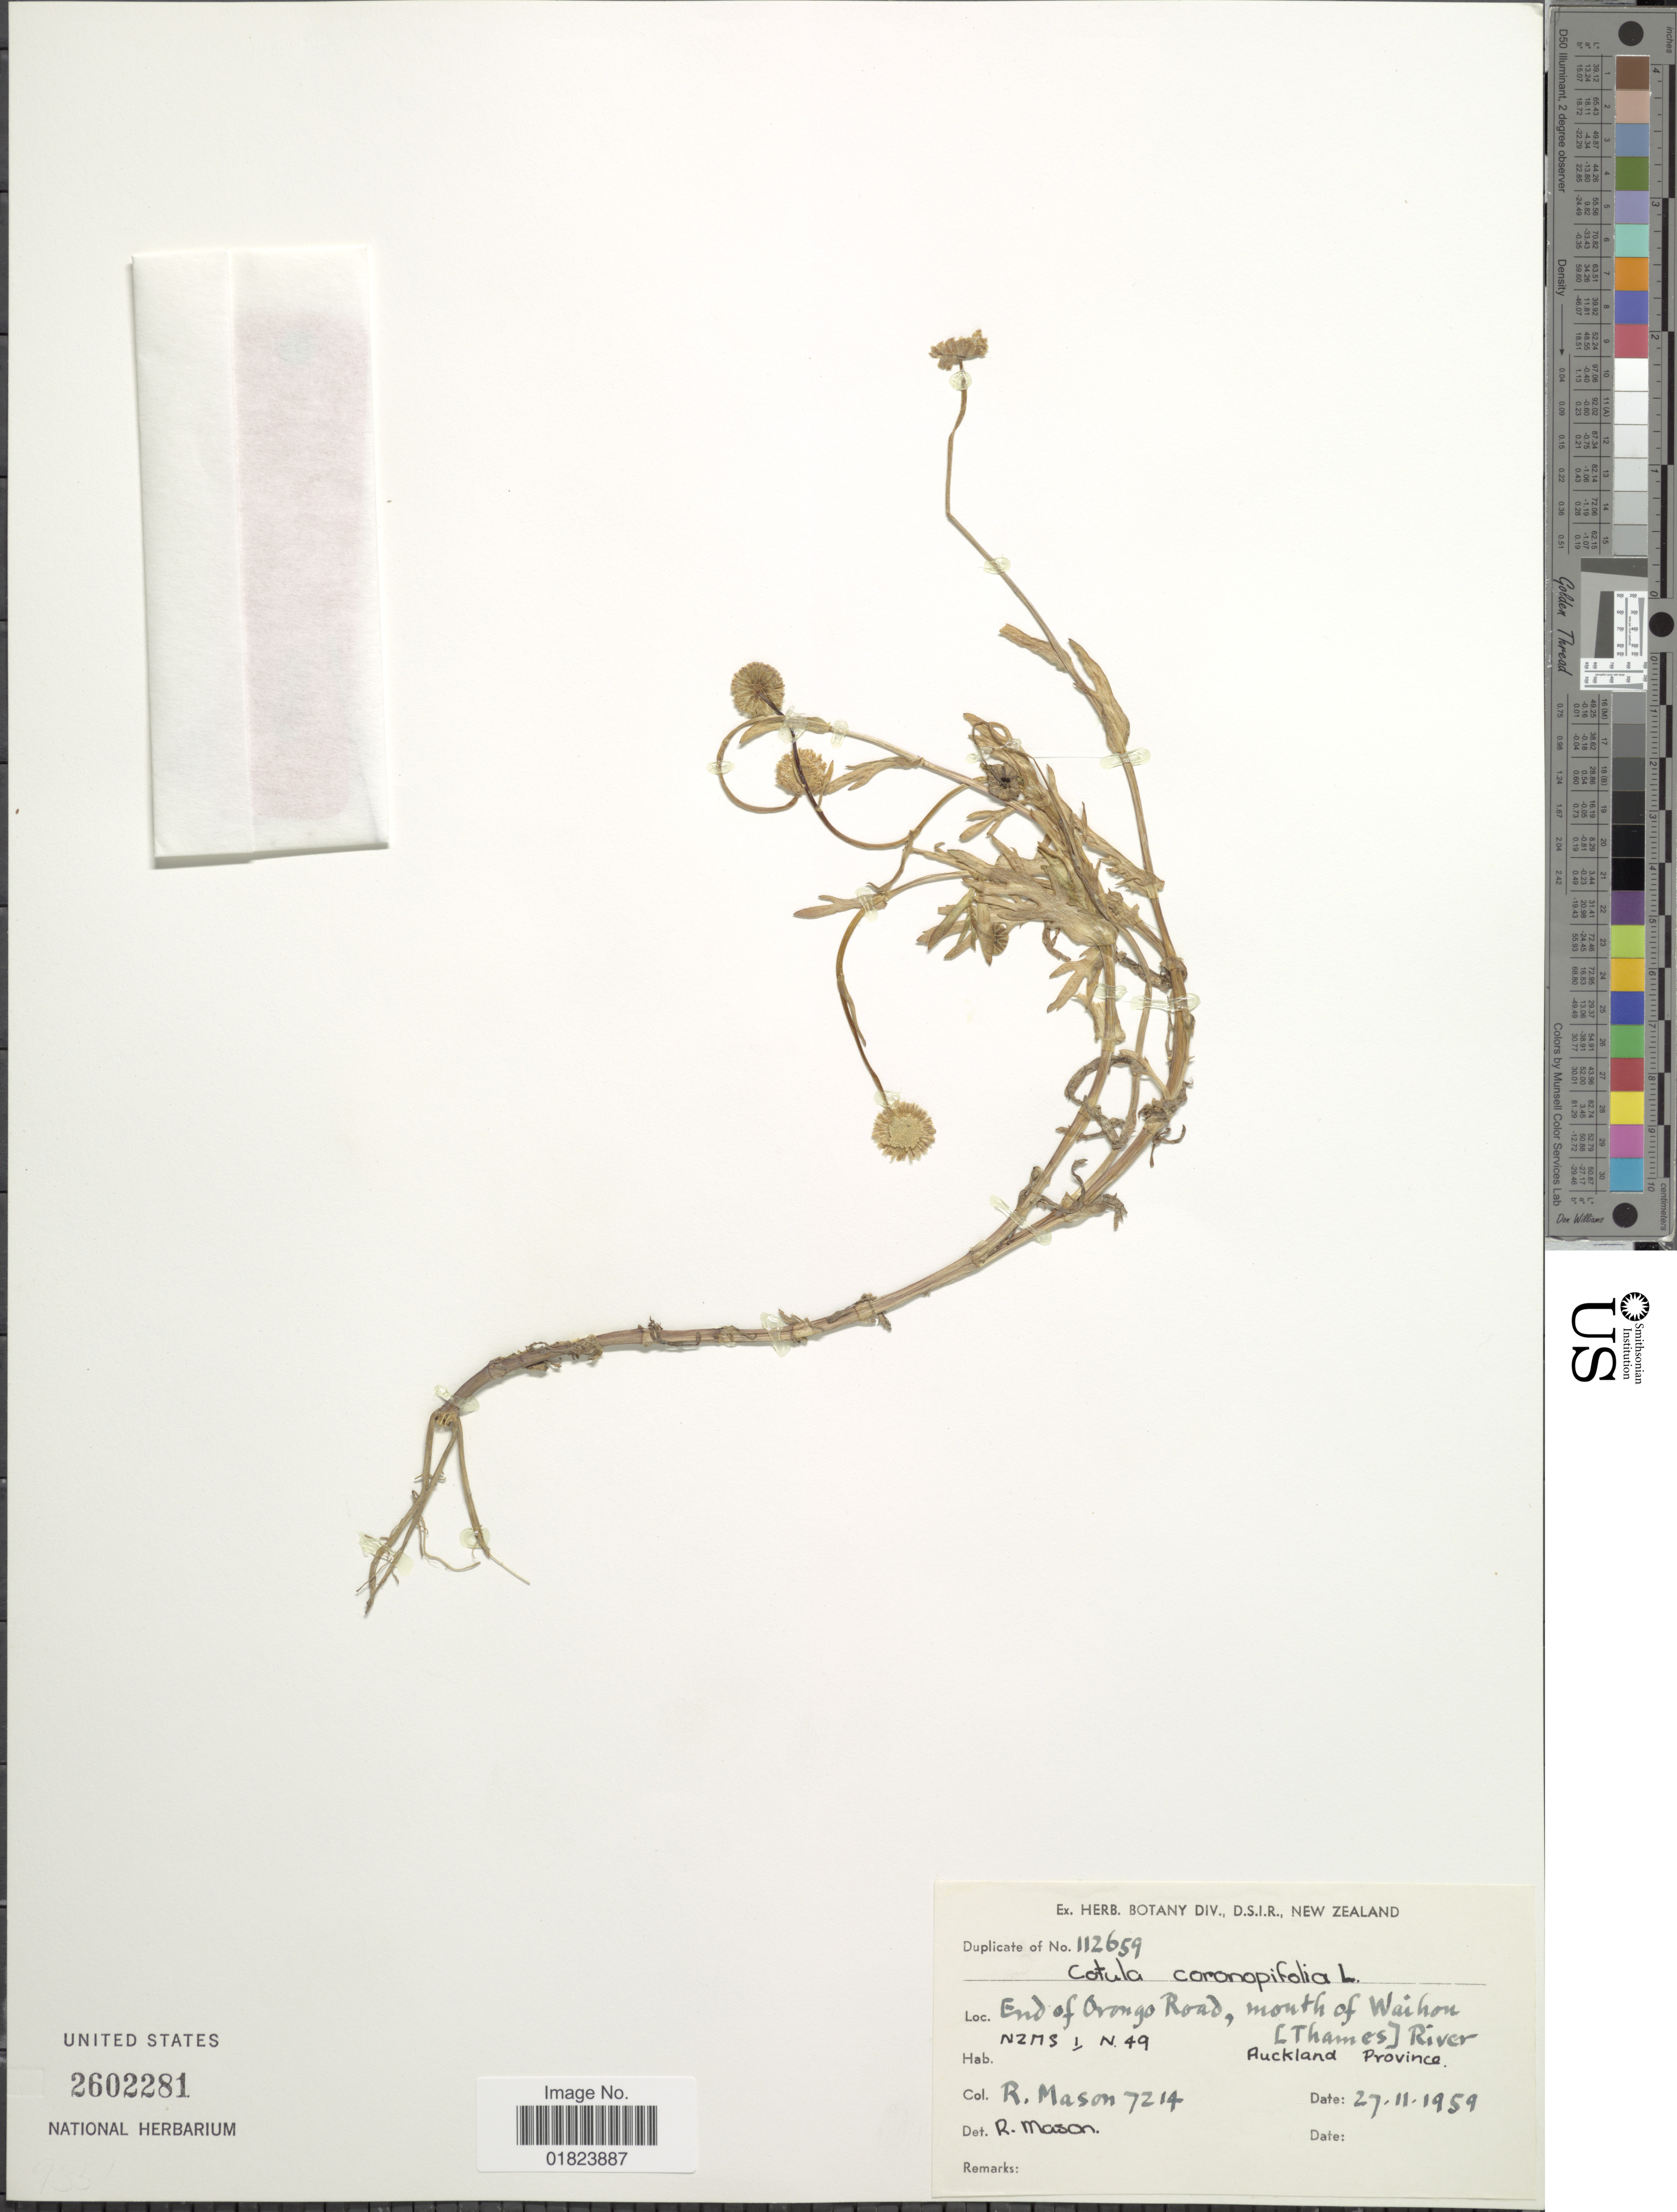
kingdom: Plantae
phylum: Tracheophyta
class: Magnoliopsida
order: Asterales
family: Asteraceae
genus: Cotula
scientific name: Cotula coronopifolia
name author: L.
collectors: R. Mason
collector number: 7214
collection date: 1959-11-27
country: New Zealand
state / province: Auckland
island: North Island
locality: End of Orango Road, mouth of Waikon (Thames) River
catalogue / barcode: US 2602281